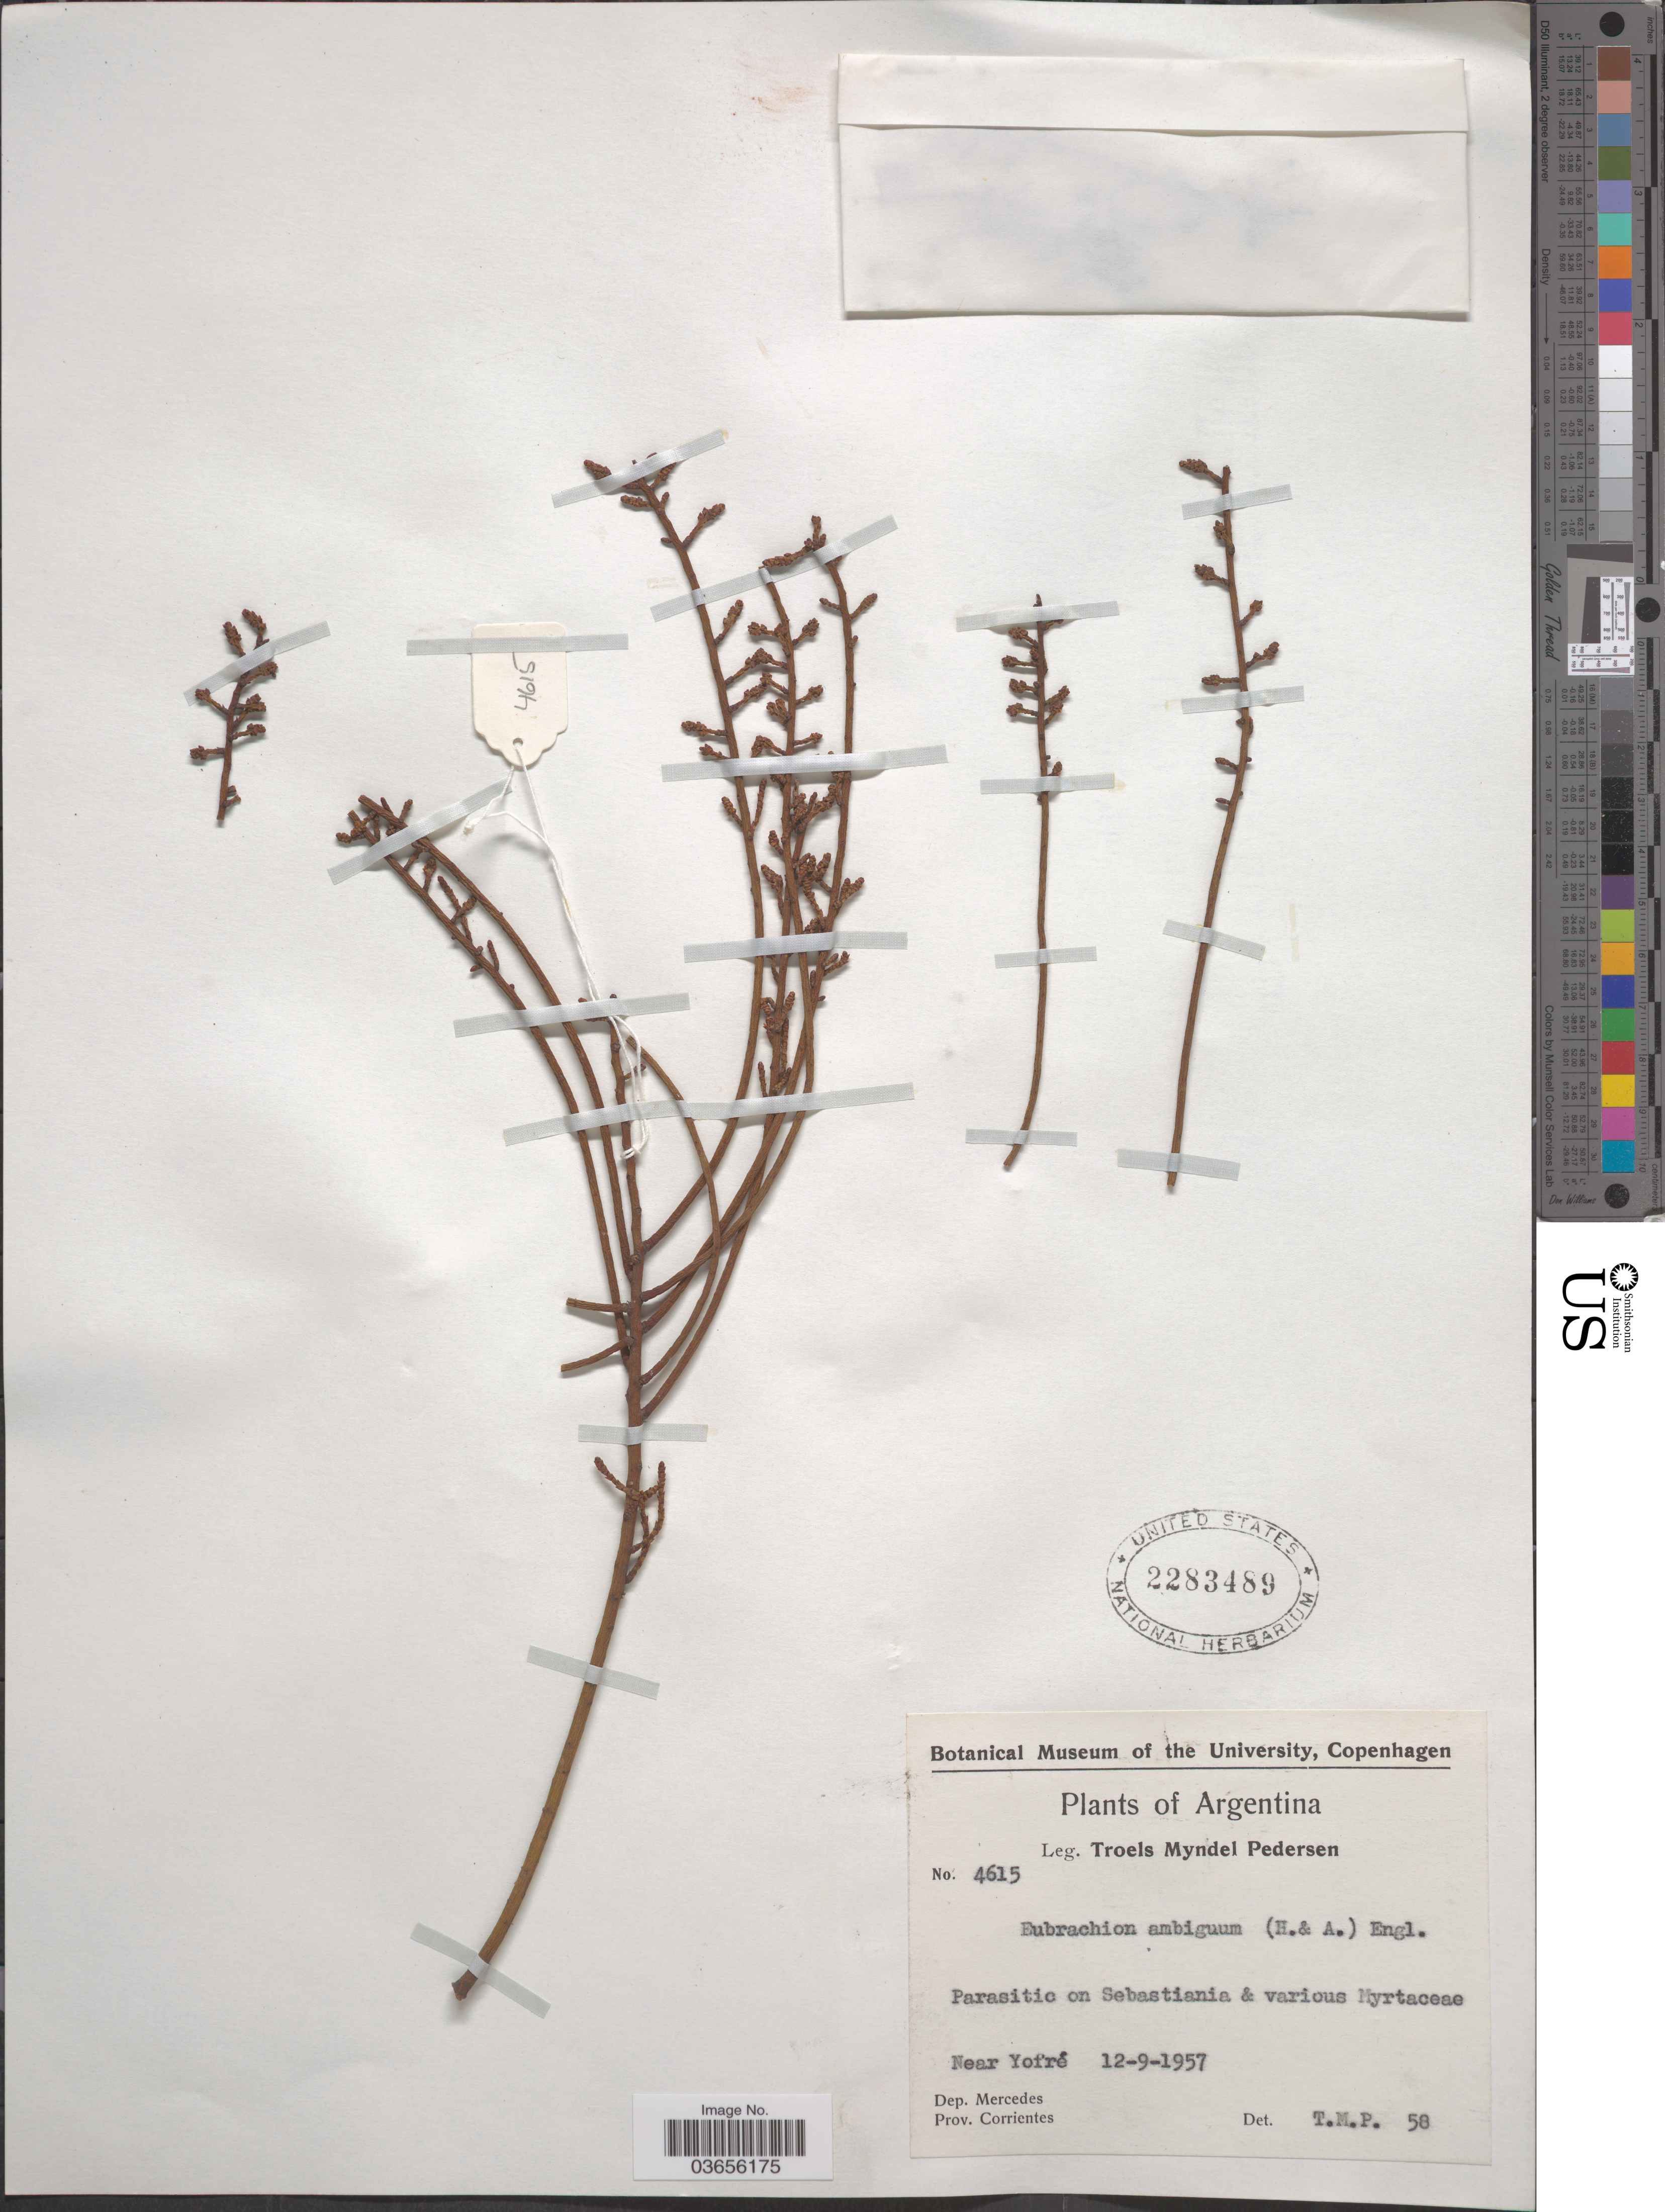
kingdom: Plantae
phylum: Tracheophyta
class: Magnoliopsida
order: Santalales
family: Santalaceae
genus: Eubrachion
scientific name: Eubrachion ambiguum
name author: (Hook. & Arn.) Engl.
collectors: T. Pederson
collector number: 4615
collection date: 1957-09-12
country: Argentina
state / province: Corrientes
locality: Near Yofré. Dep. Mercedes.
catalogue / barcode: US 2283489